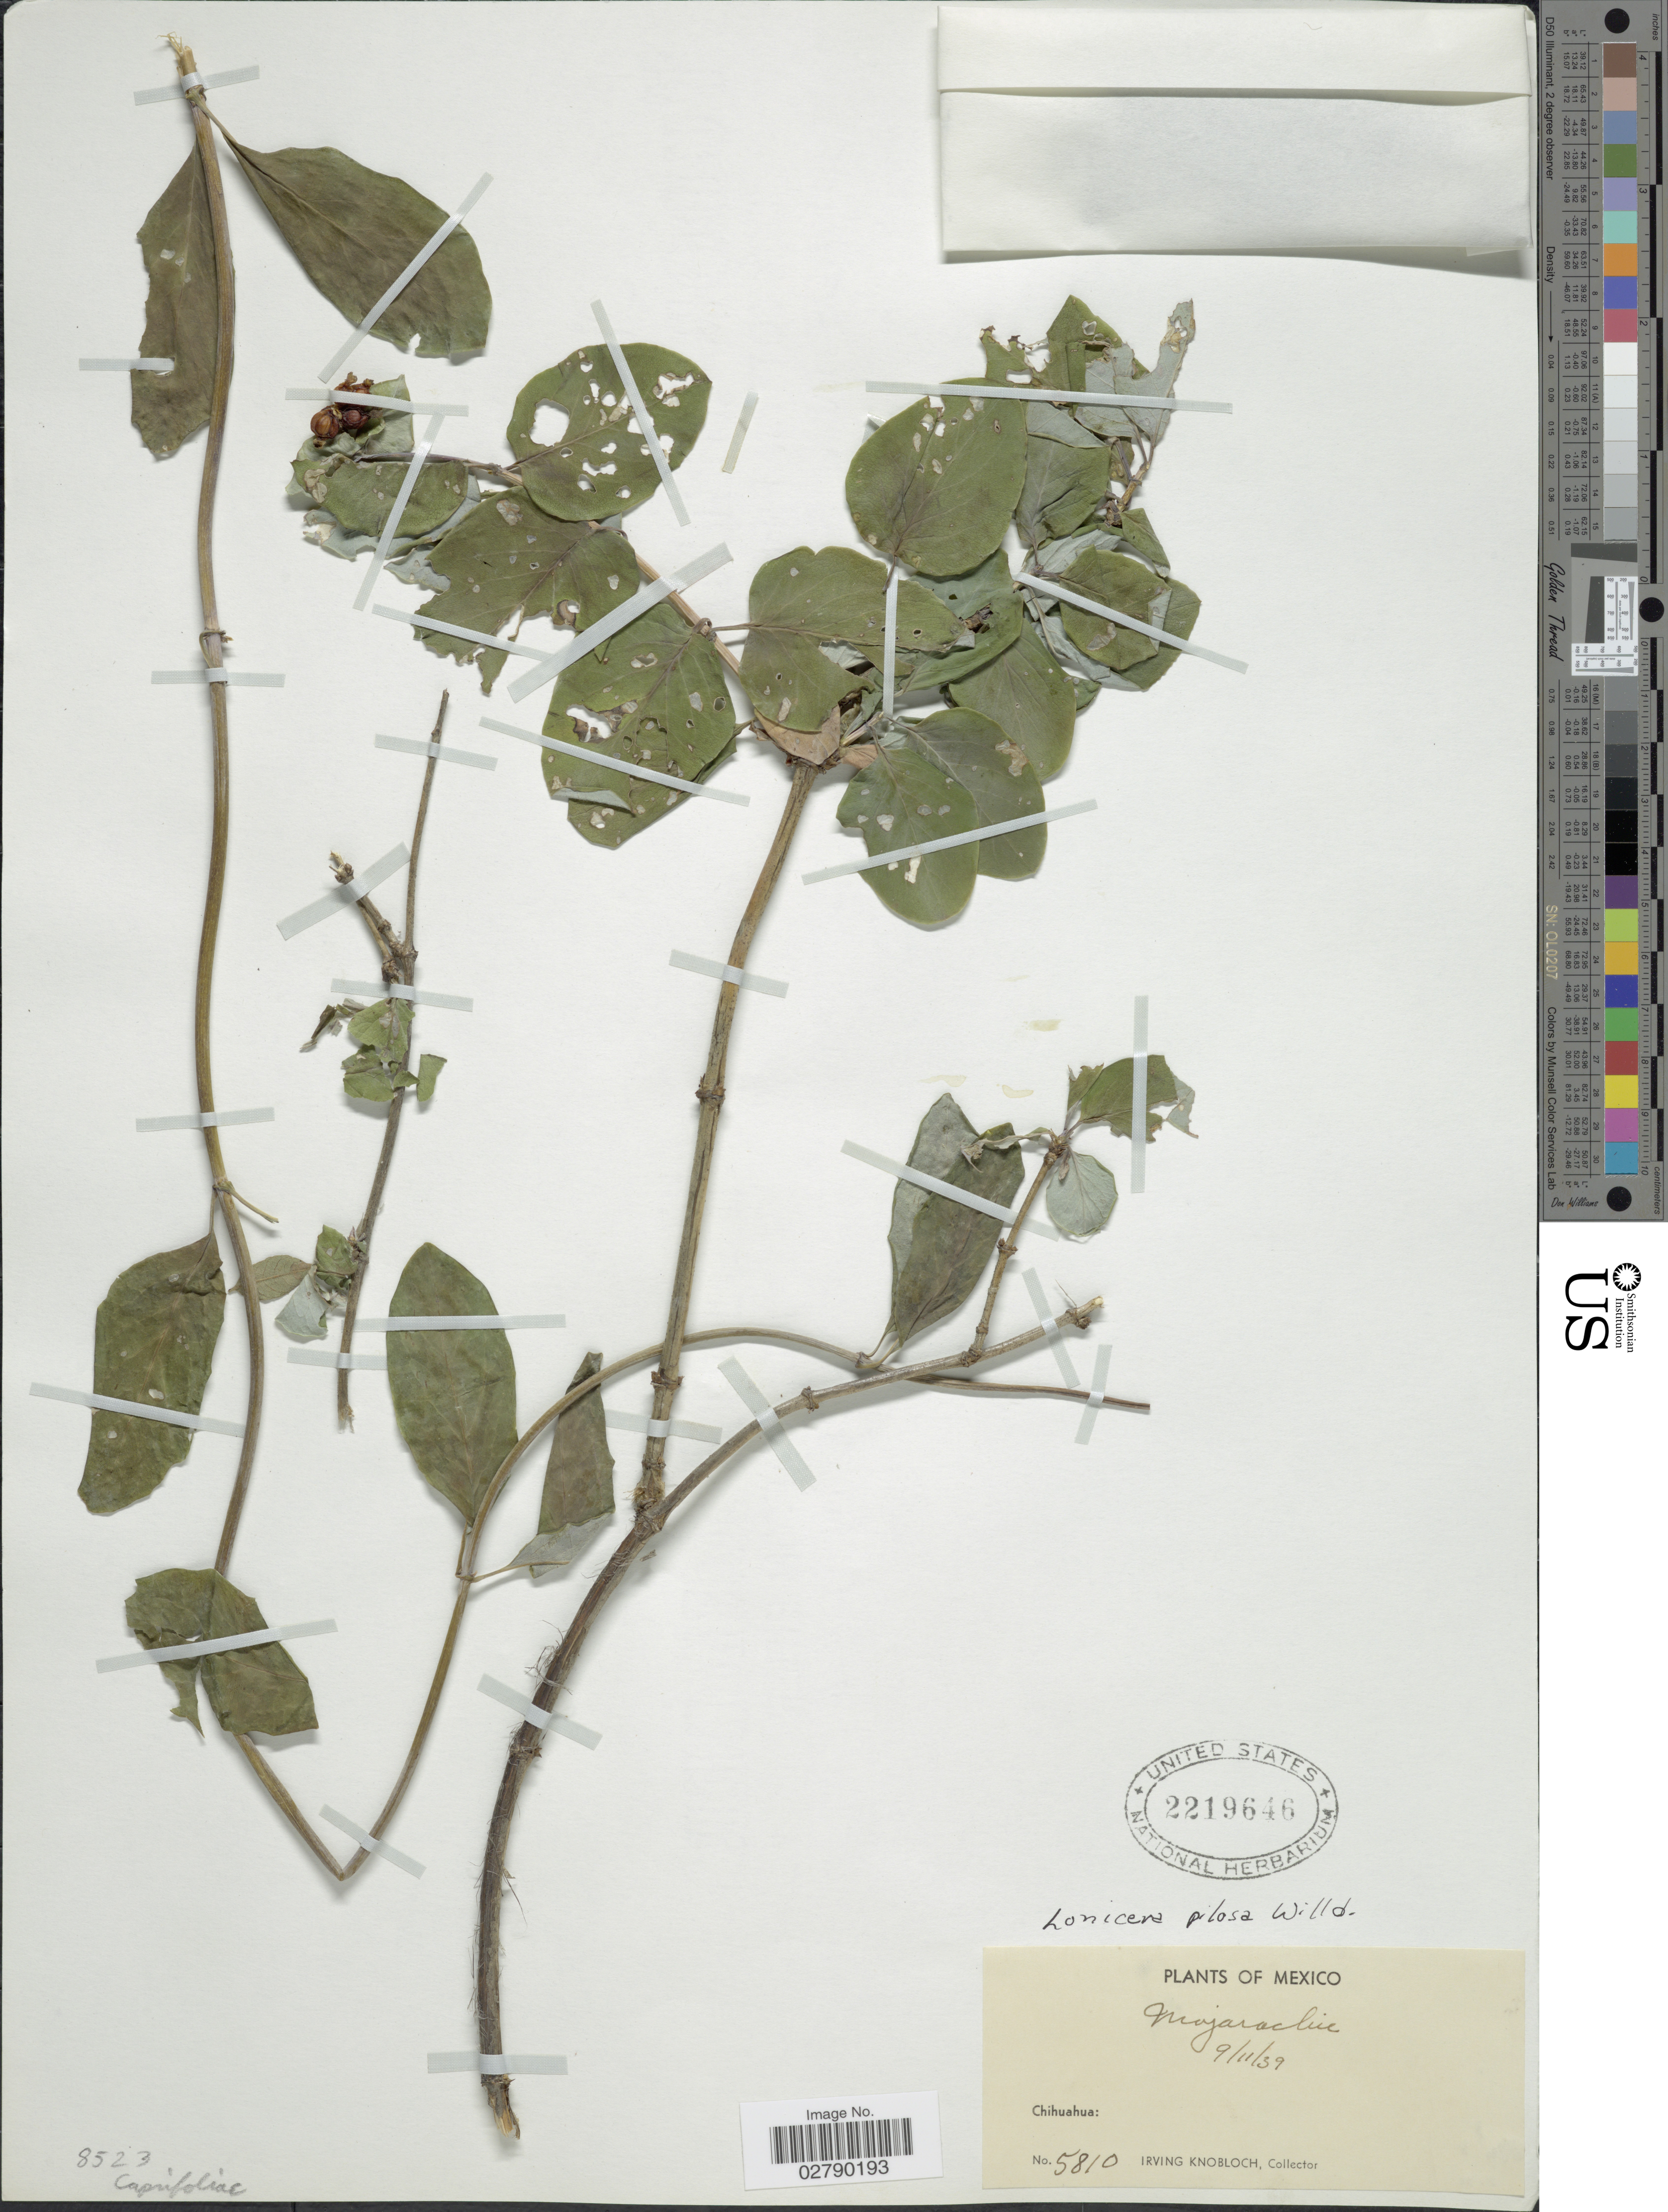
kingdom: Plantae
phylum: Tracheophyta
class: Magnoliopsida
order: Dipsacales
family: Caprifoliaceae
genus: Lonicera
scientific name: Lonicera pilosa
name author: Willd. ex Kunth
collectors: I. W. Knobloch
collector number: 5810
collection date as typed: Transcribed d/m/y: 9/11/39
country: Mexico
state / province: Chihuahua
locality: Mojarachic.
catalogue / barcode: US 2219646